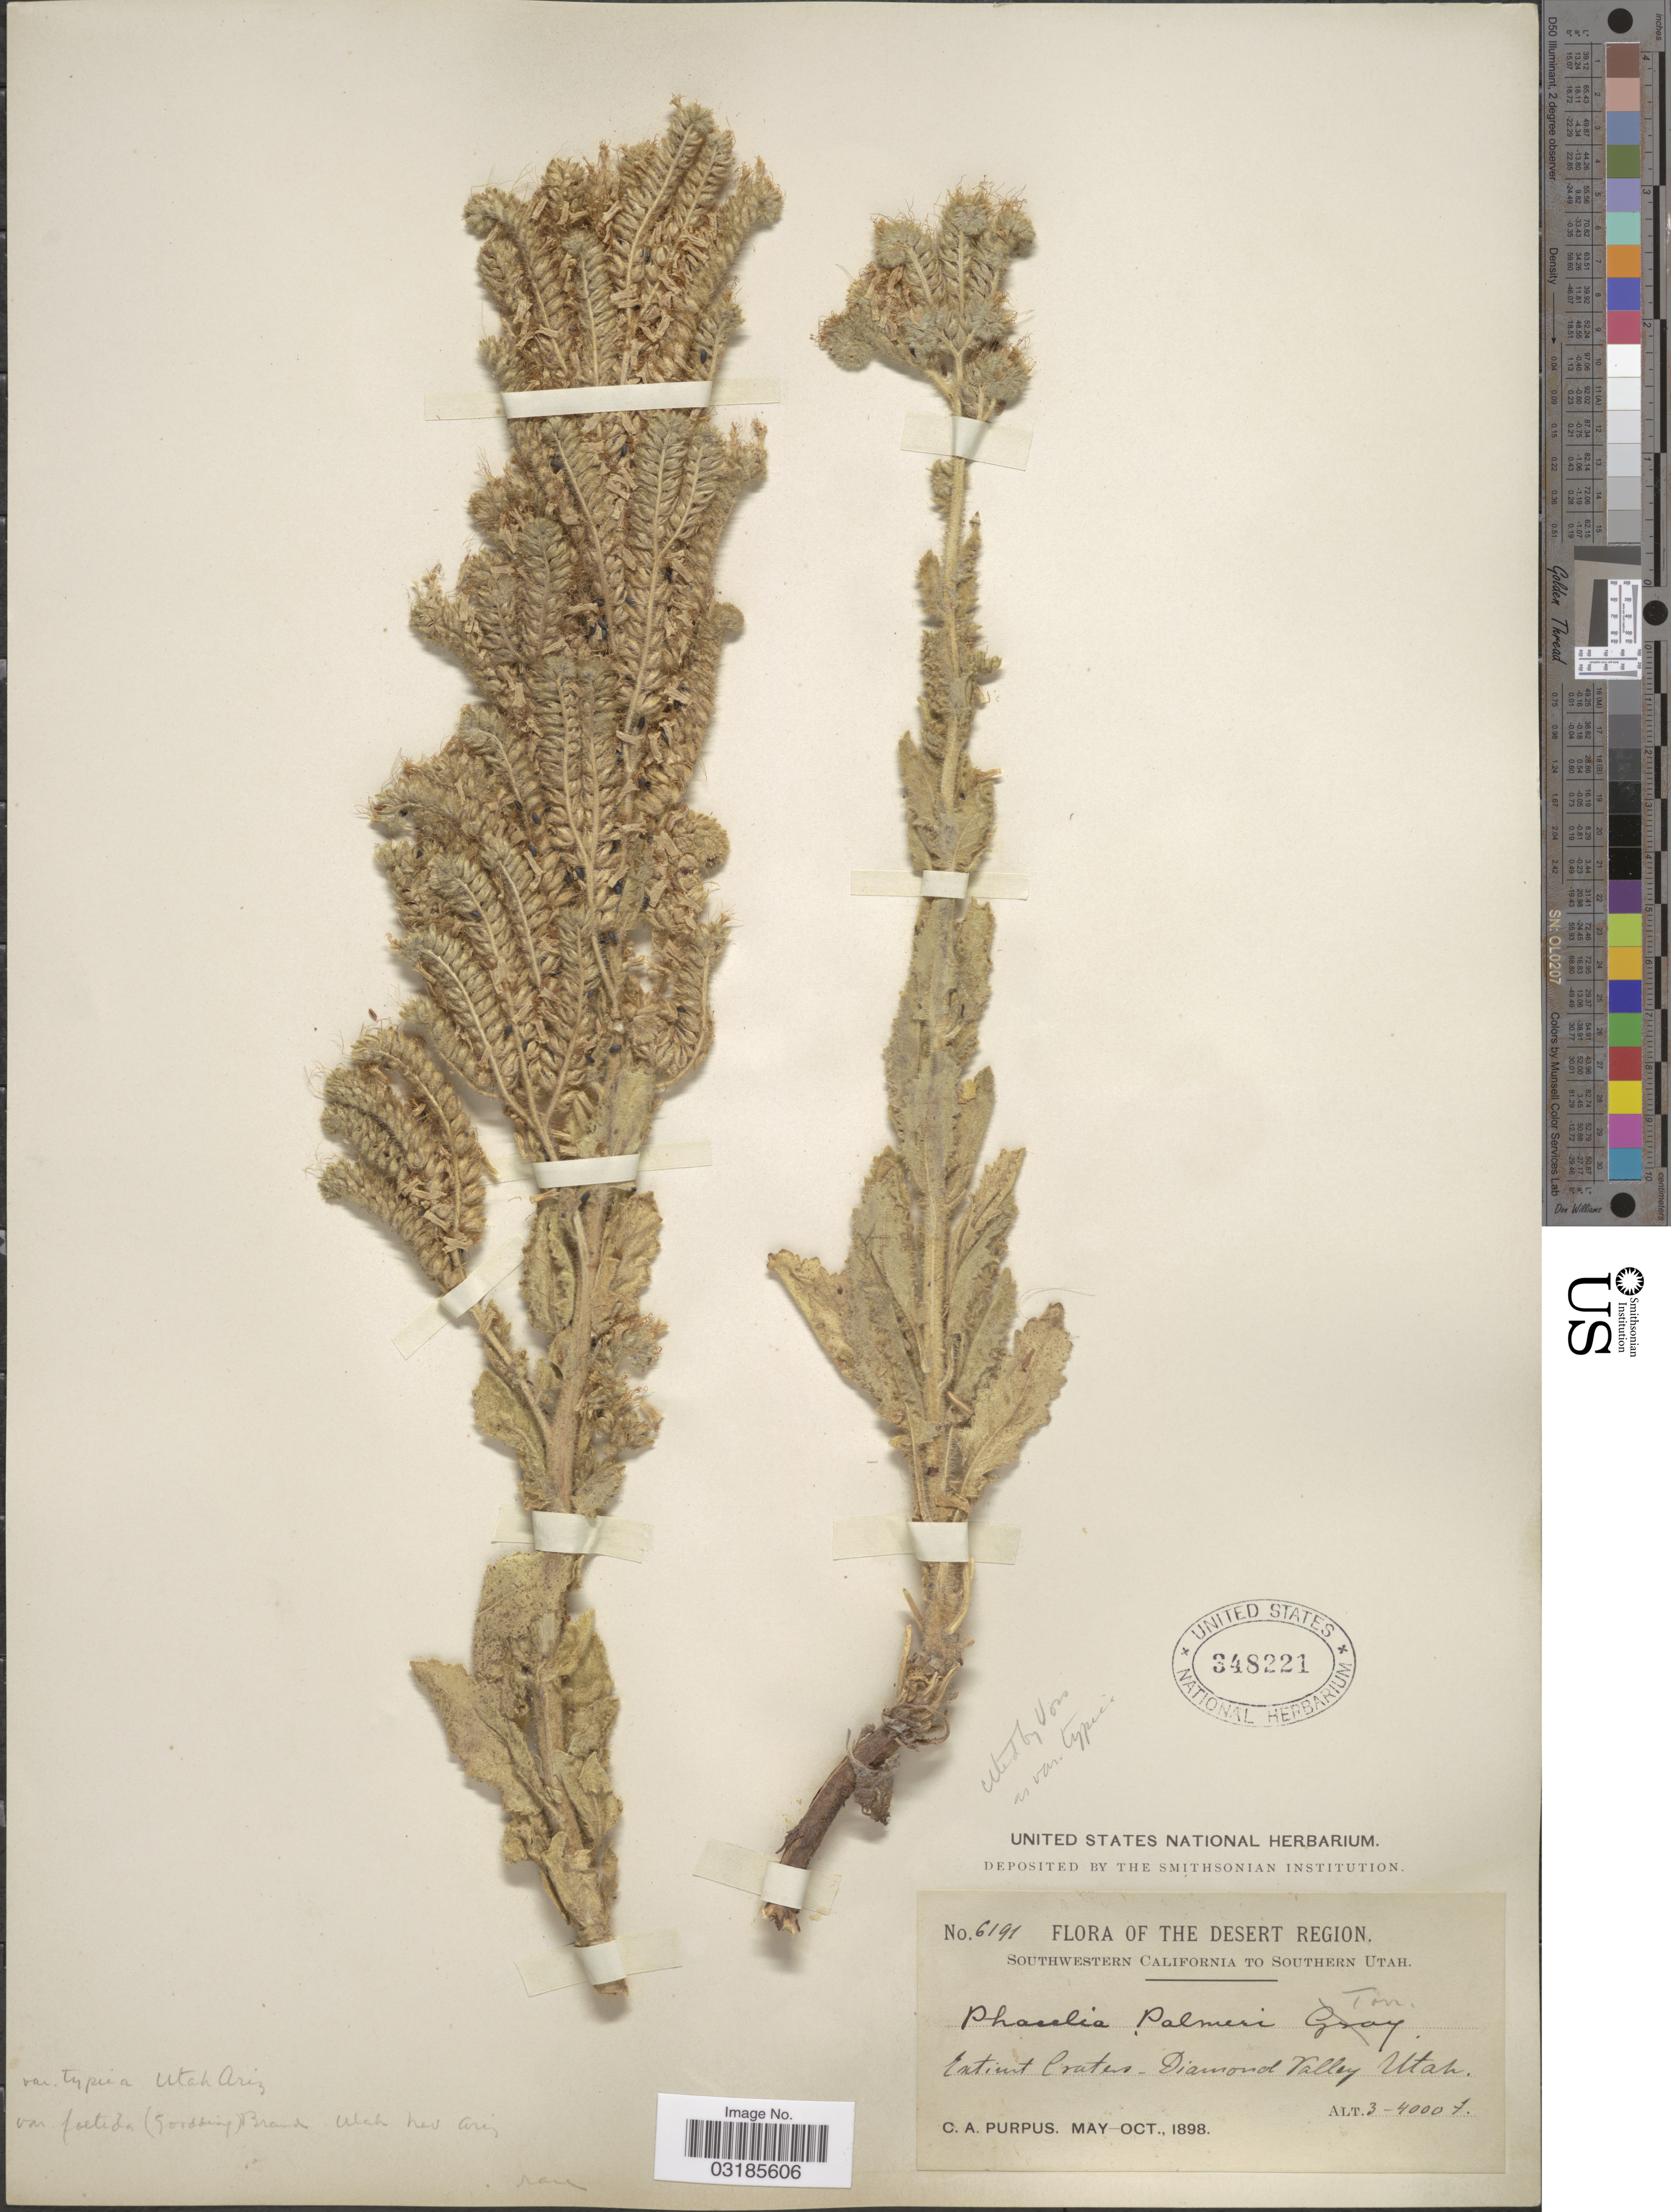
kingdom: Plantae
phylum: Tracheophyta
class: Magnoliopsida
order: Boraginales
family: Hydrophyllaceae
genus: Phacelia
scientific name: Phacelia palmeri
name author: Torr. ex S. Watson in C. King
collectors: C. A. Purpus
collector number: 6191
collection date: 1898-05/1898-10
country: United States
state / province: Utah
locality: The Desert Region, Southern Utah, Diamond Valley.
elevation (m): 914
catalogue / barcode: US 348221